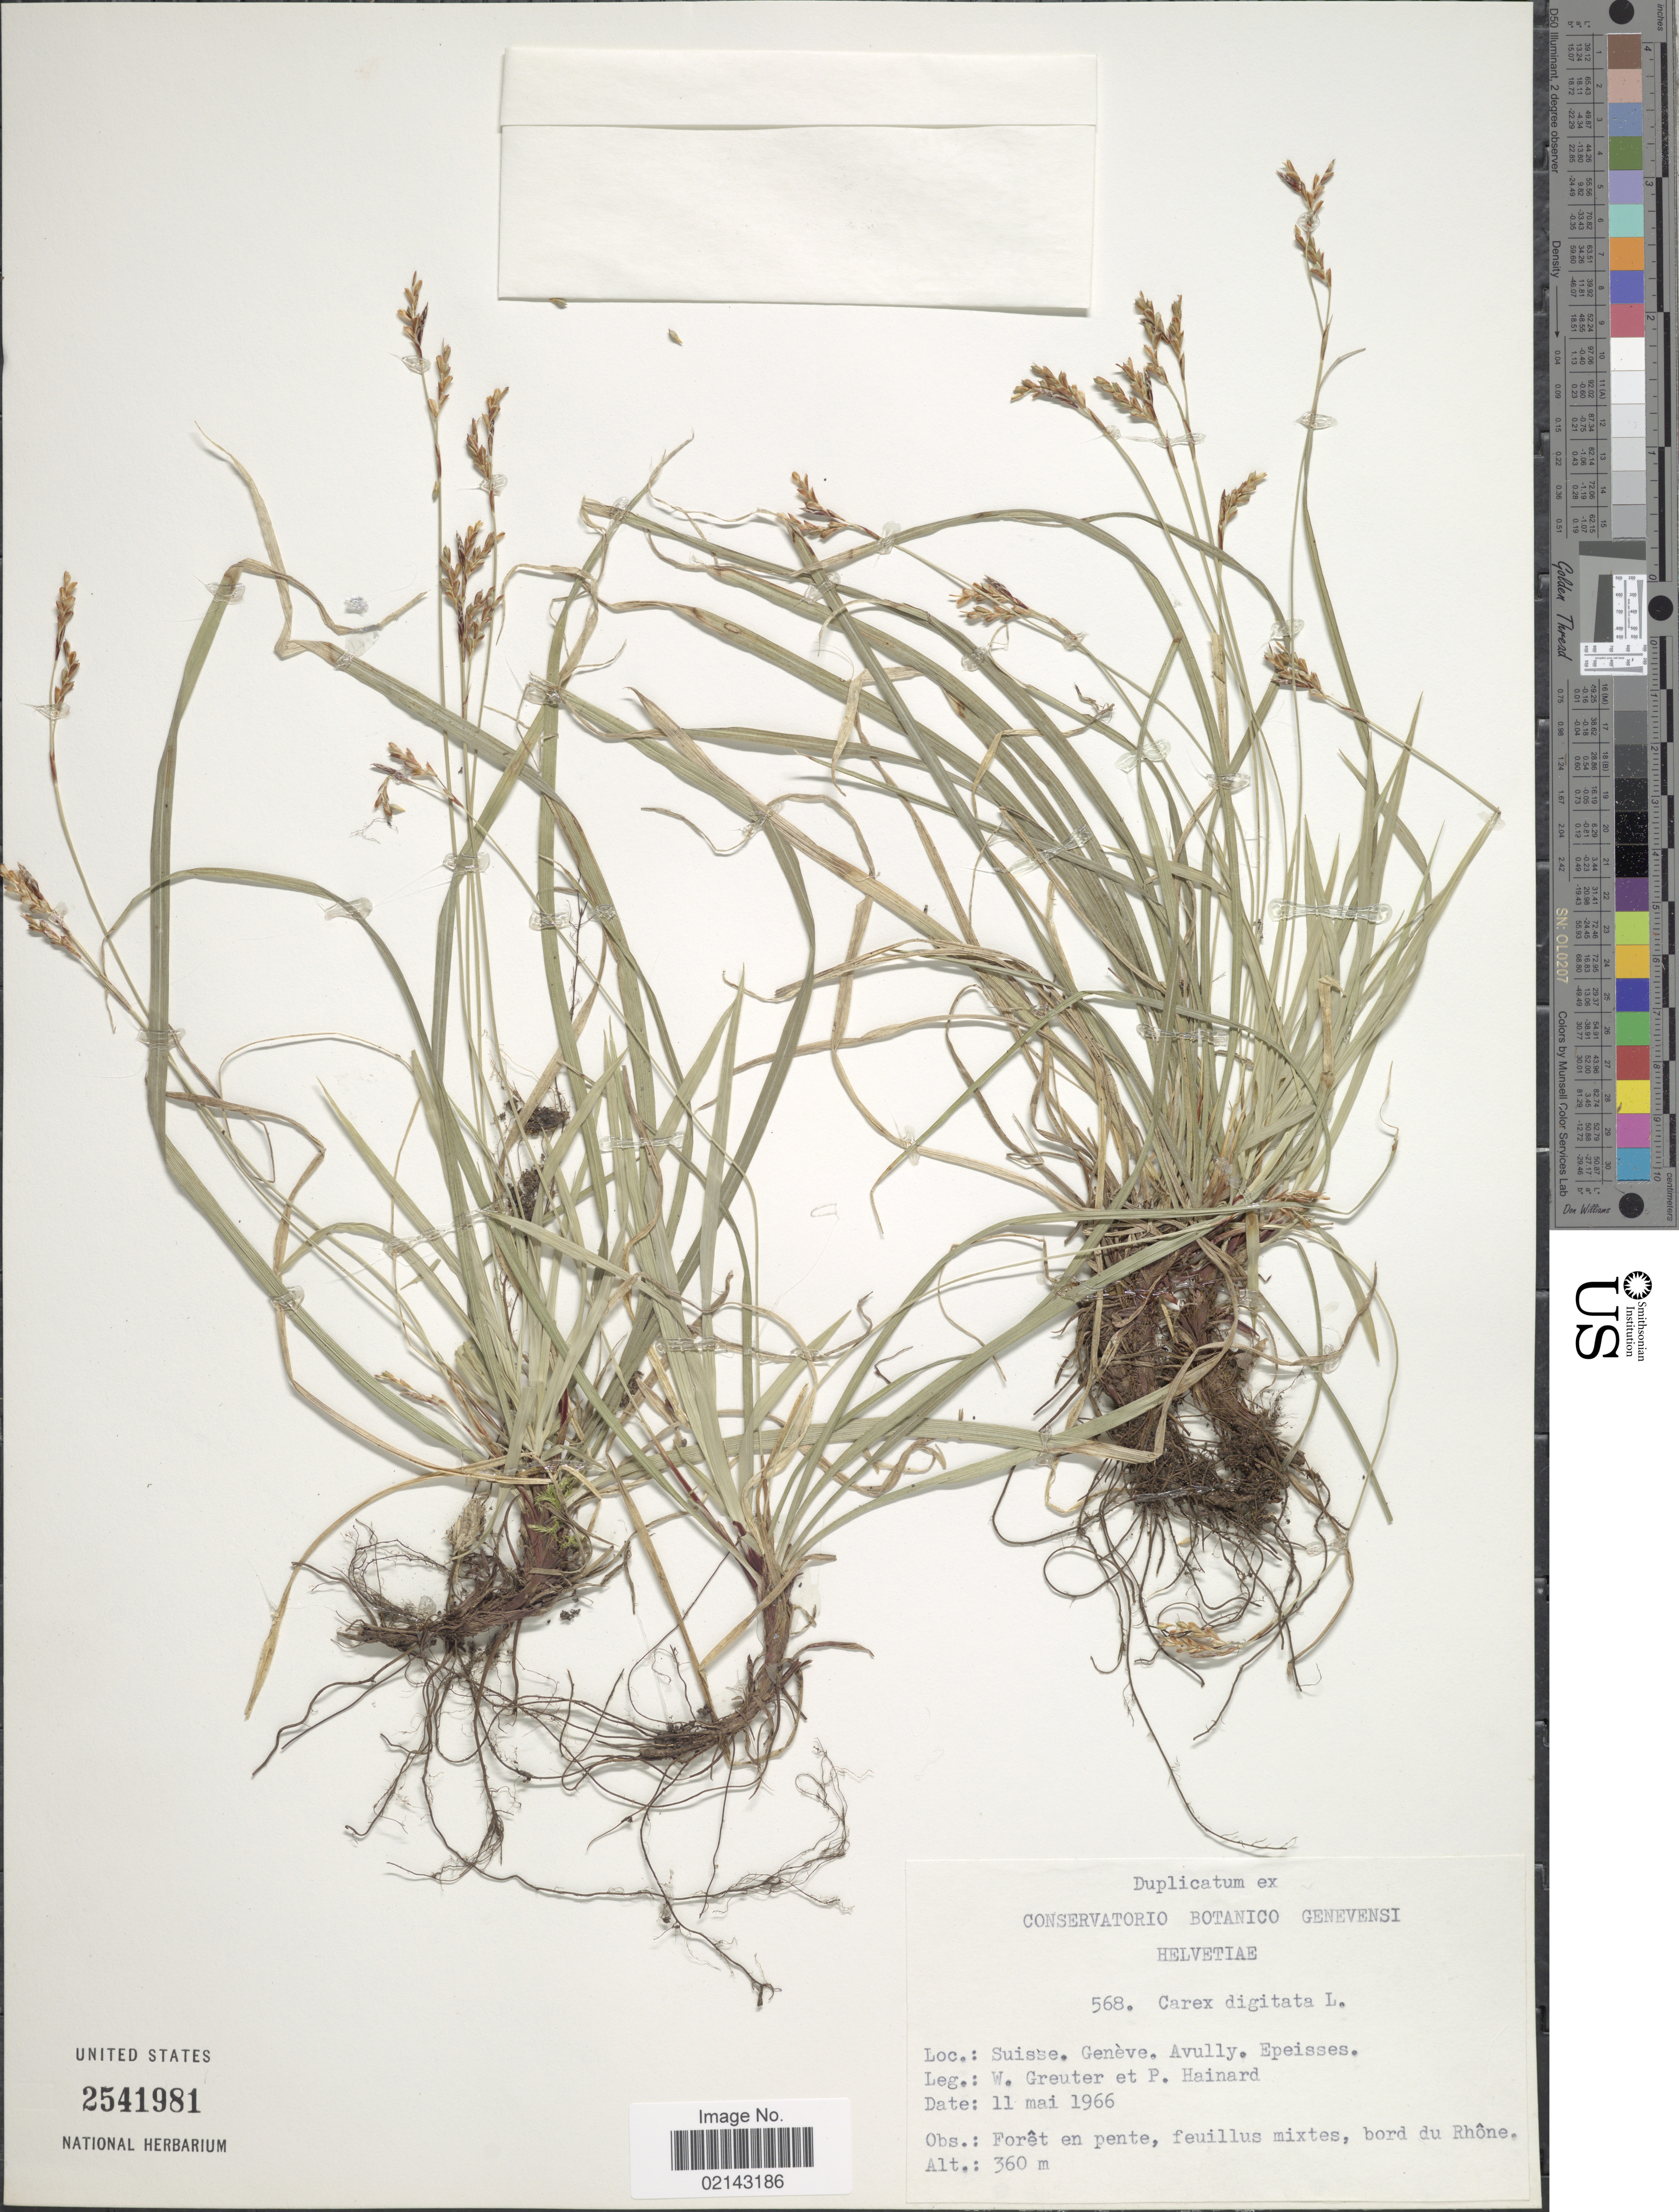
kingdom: Plantae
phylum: Tracheophyta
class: Liliopsida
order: Poales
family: Cyperaceae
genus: Carex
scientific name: Carex digitata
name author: L.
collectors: W. Greuter & P. Hainard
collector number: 568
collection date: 1966-05-11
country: Switzerland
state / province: Genève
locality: Helvetiae. Suisse. Geneve. Avully. Epeisses. Foret en pente, feuillus mixtes, bord du Rhone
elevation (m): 360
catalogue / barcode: US 2541981